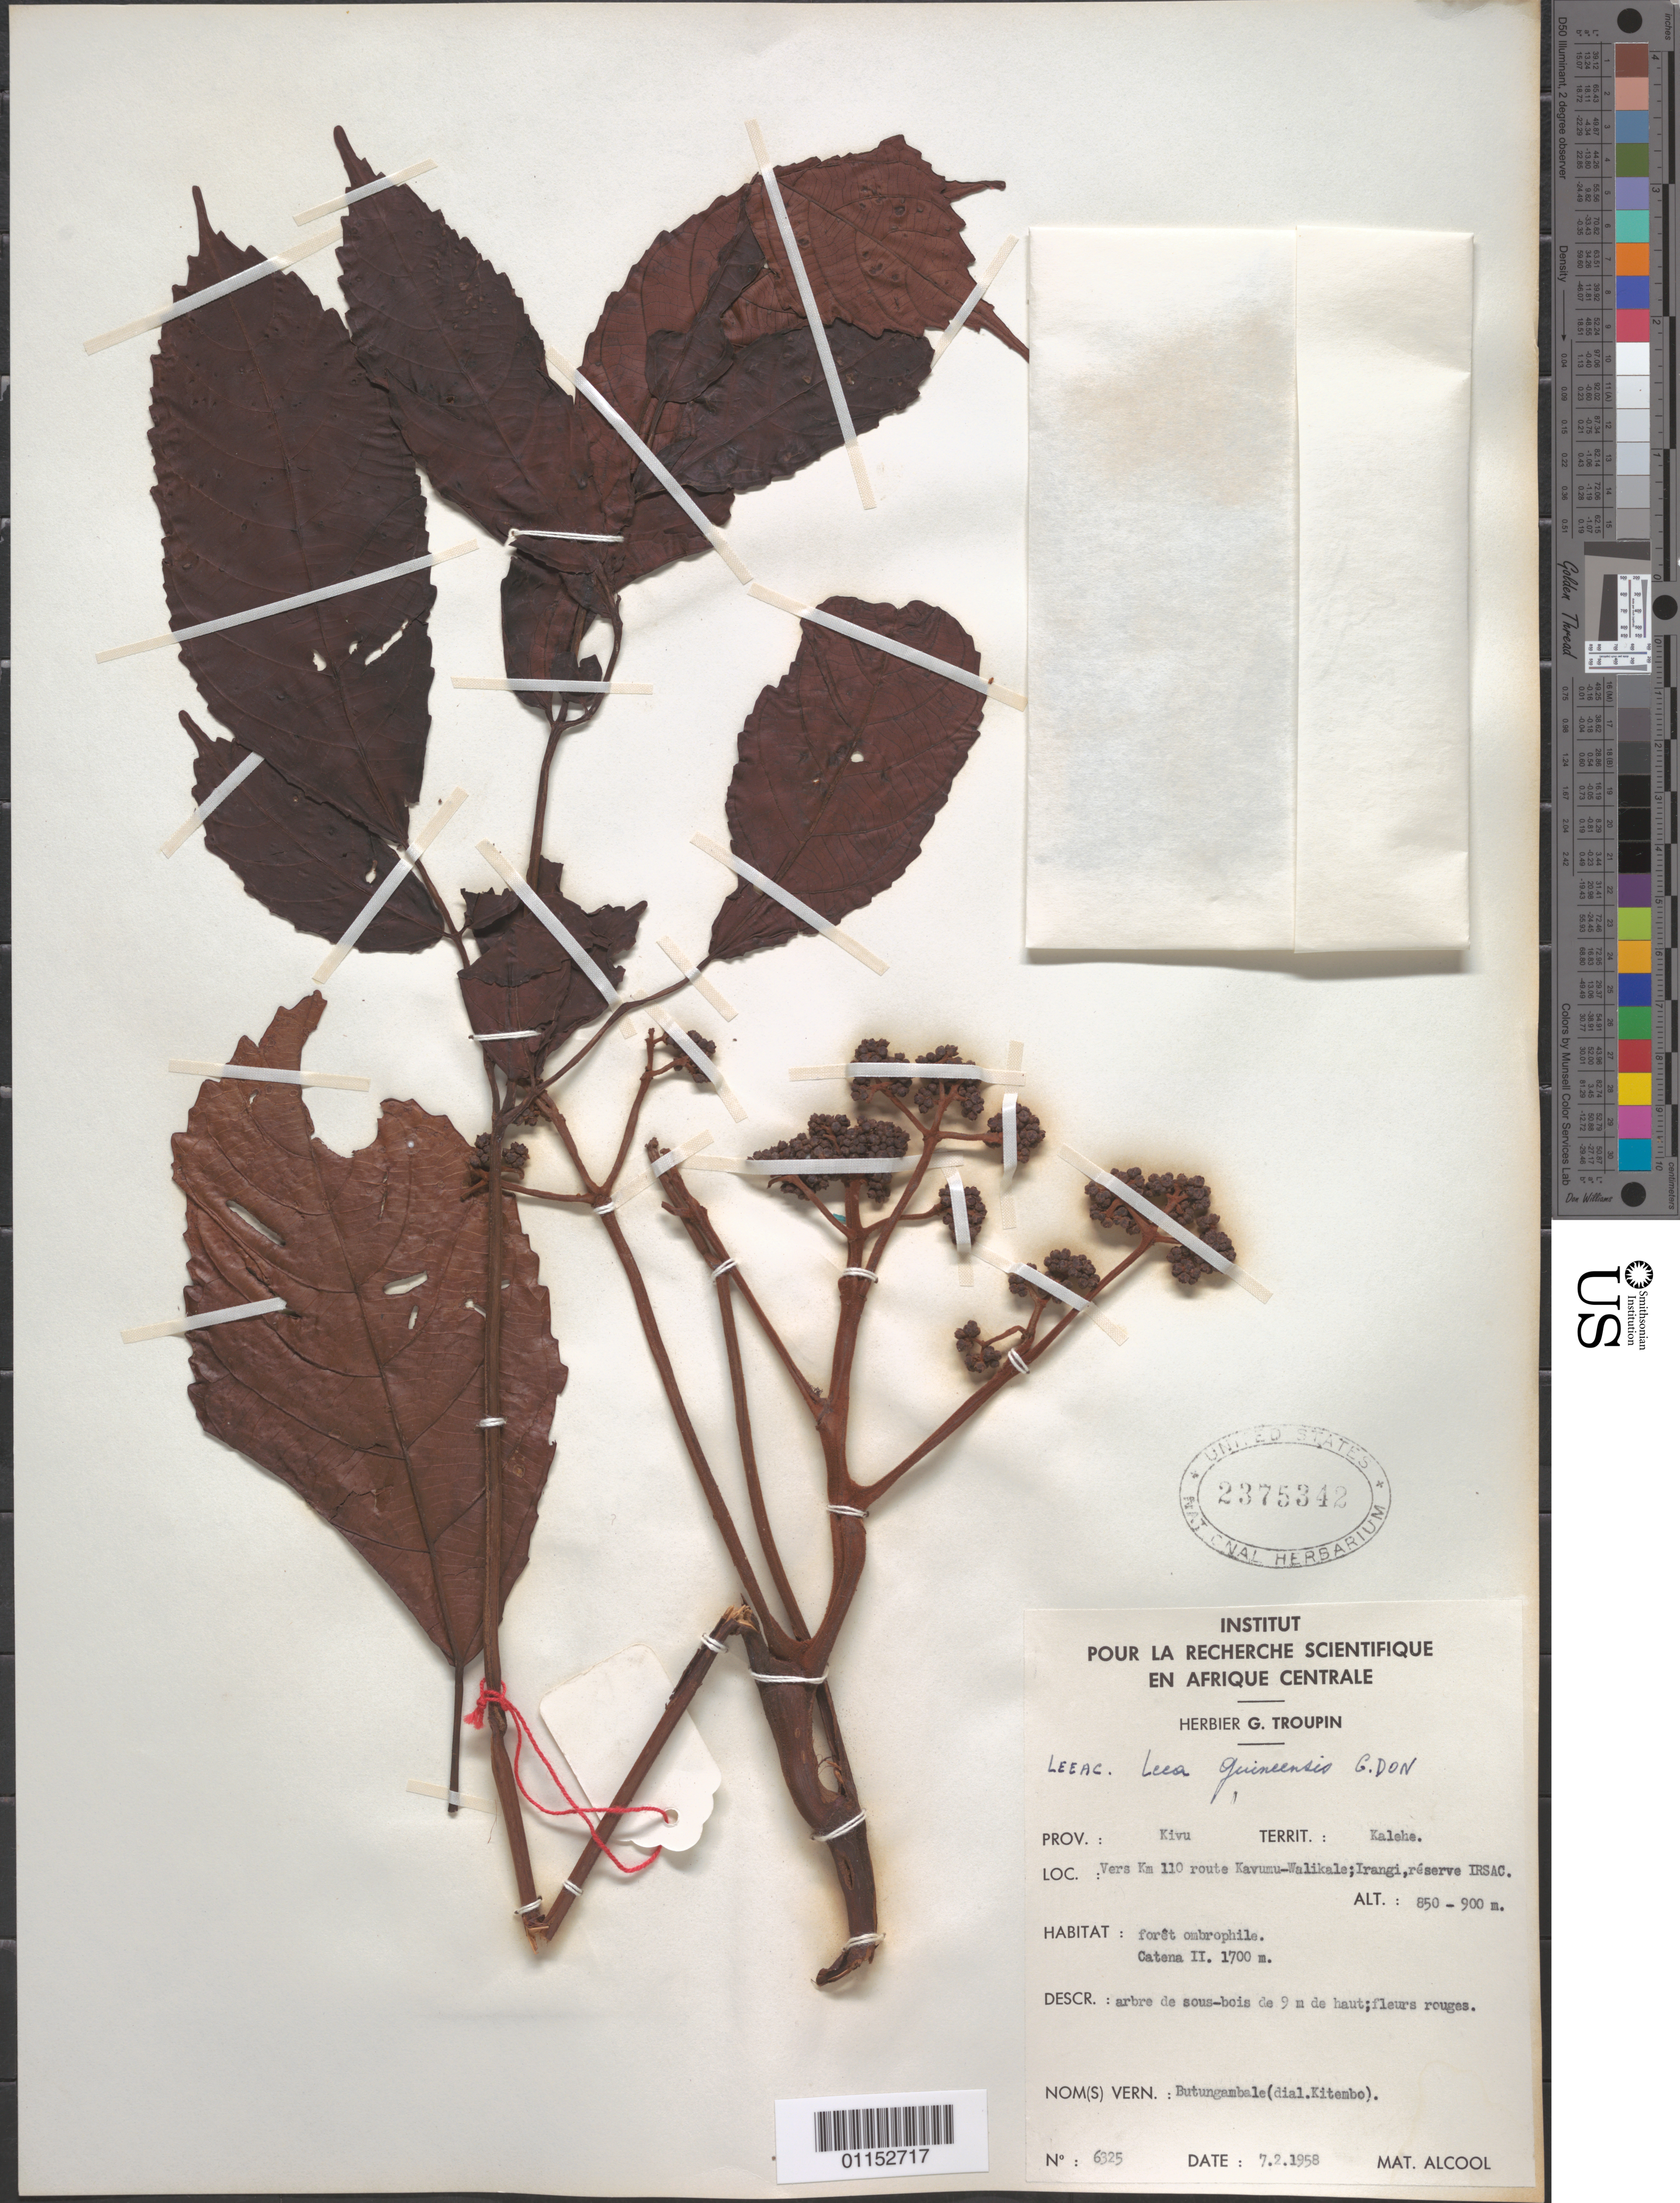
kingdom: Plantae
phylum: Tracheophyta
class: Magnoliopsida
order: Vitales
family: Vitaceae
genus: Leea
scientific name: Leea guineensis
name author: G. Don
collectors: G. Troupin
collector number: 6325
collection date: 1958-02-07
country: Congo, Democratic Republic of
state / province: Sud-Kivu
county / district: Kalehe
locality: Vers km 110 Rt Kavumu-Walikale; Irangi, reserve IRSAC.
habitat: Forest ombrophile.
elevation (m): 850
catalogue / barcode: US 2375342